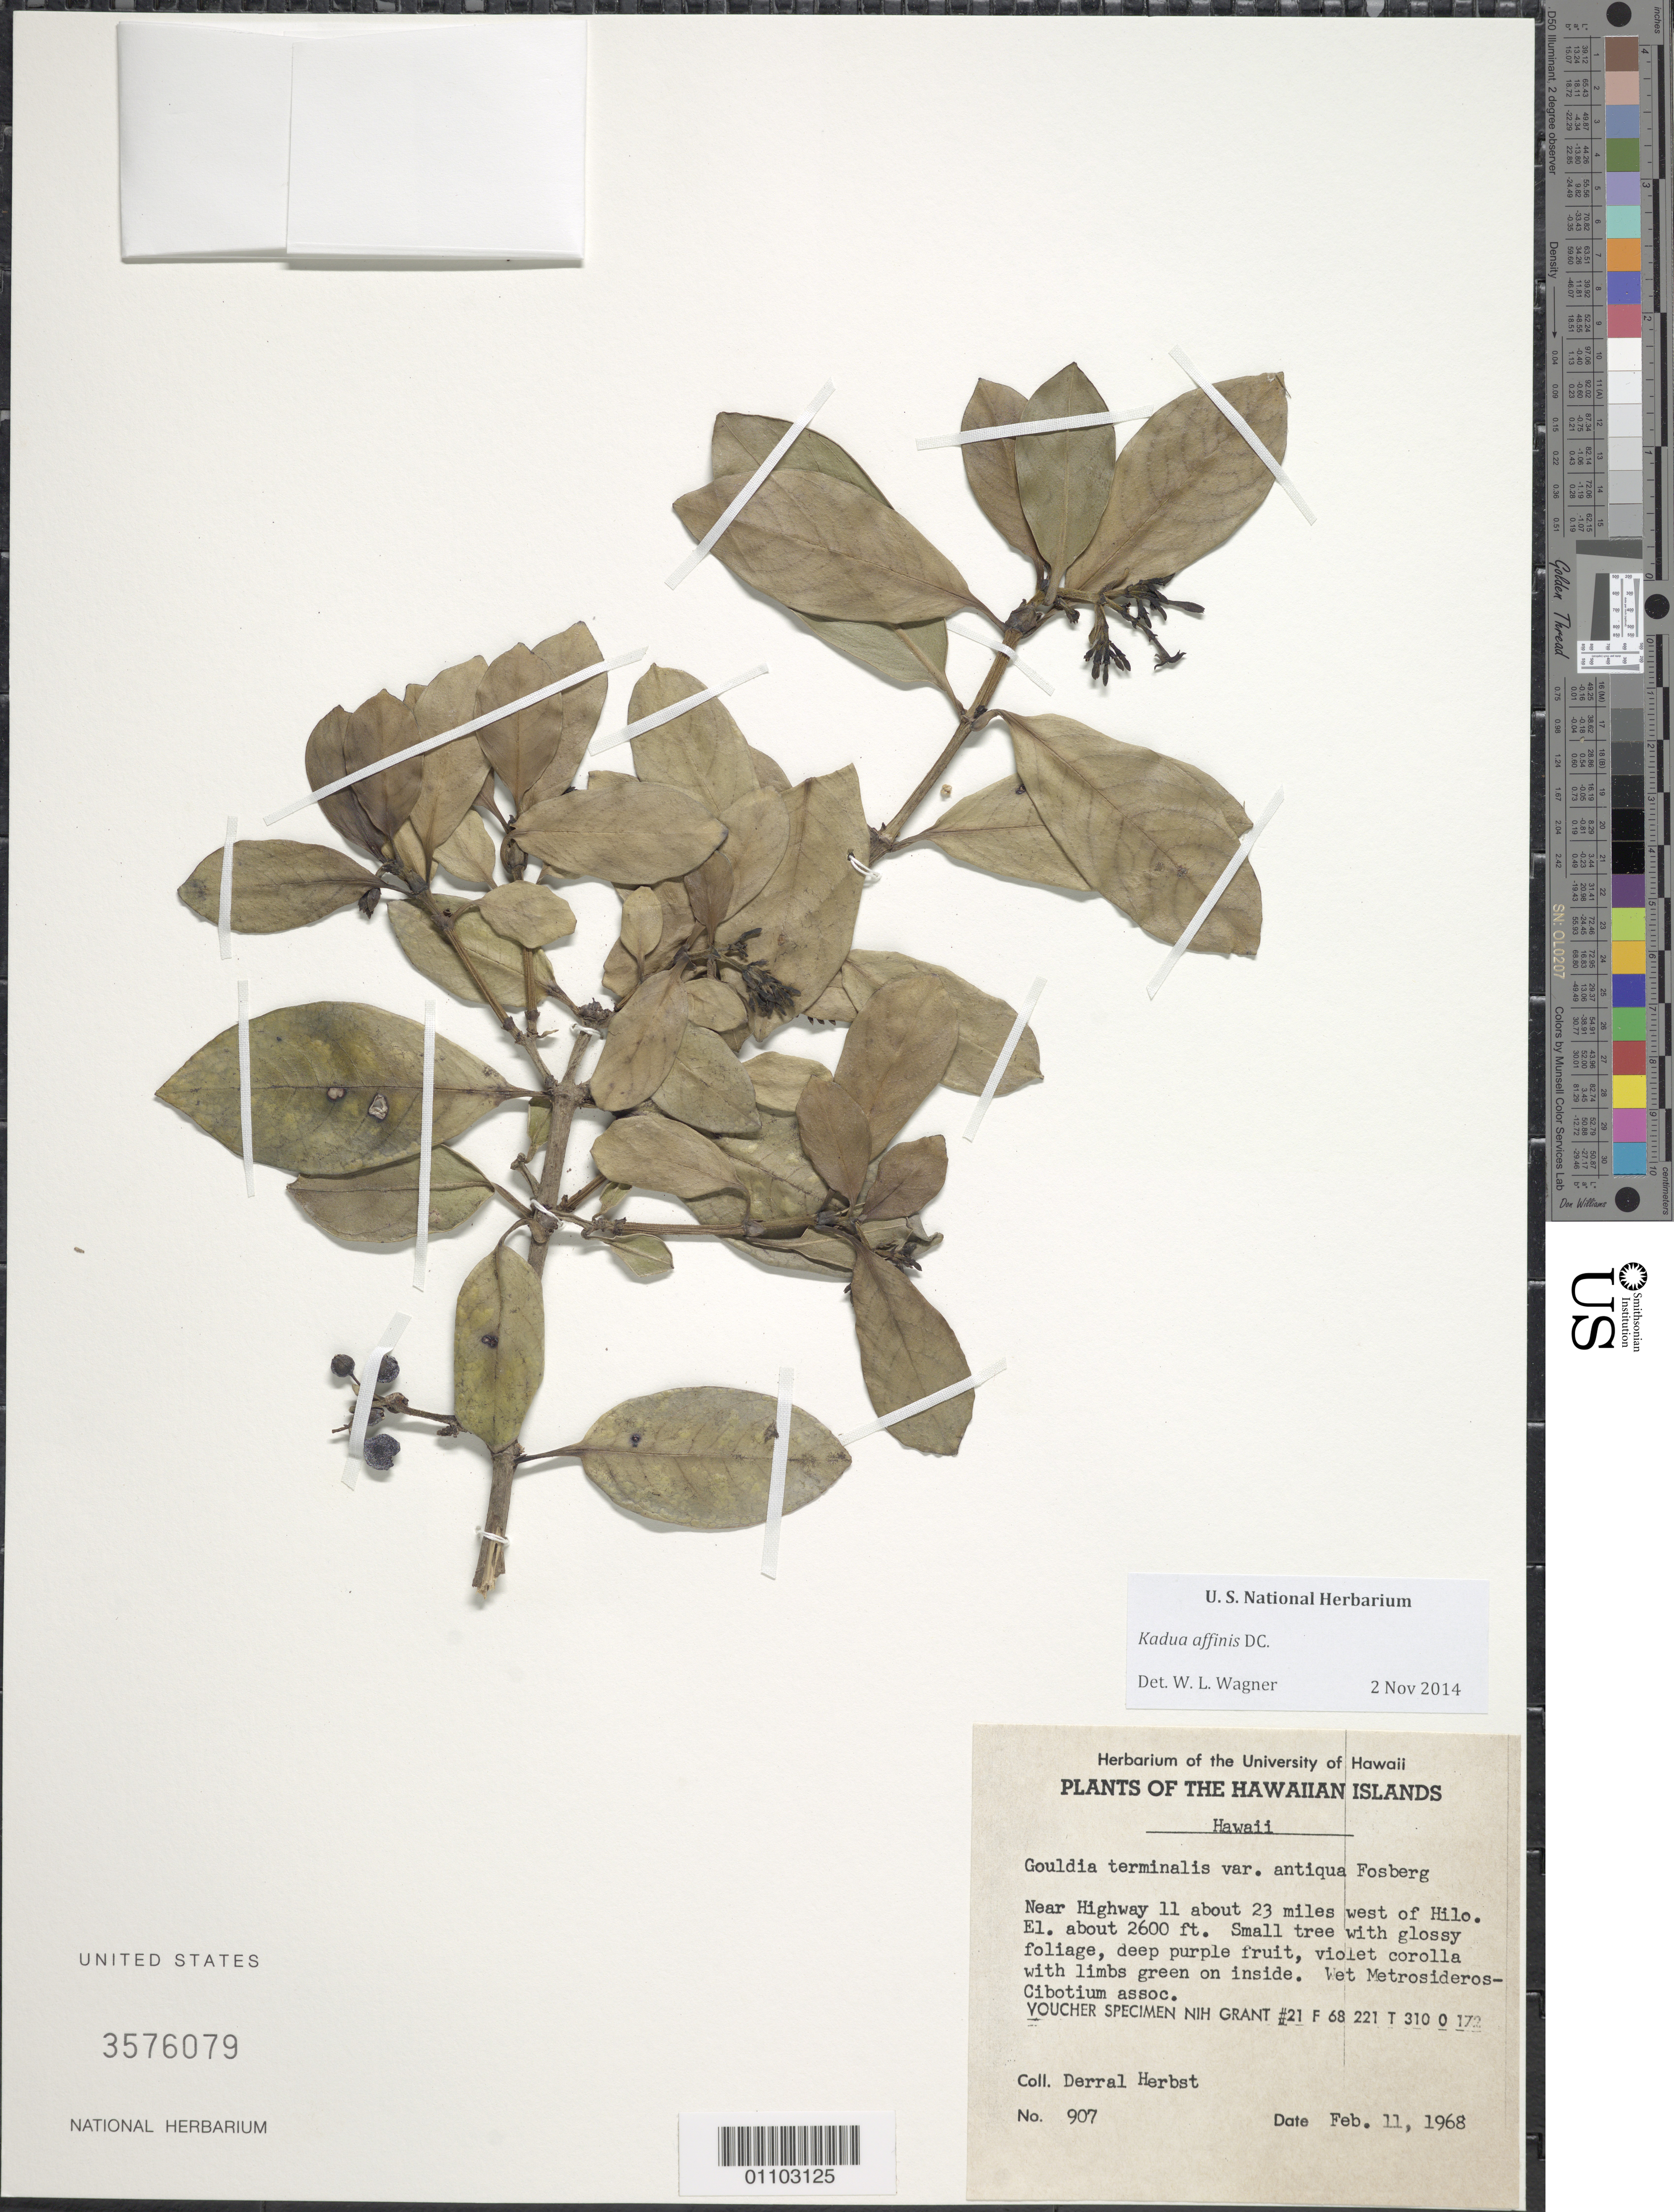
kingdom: Plantae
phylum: Tracheophyta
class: Magnoliopsida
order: Gentianales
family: Rubiaceae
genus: Kadua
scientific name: Kadua affinis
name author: DC.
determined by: Wagner, W. L., (BOT), Smithsonian Institution - National Museum of Natural History (UNITED STATES)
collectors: D. R. Herbst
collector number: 907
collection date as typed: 11 Feb 1968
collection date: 1968-02-11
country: United States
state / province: Hawaii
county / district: Hawaii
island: Hawaii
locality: Near Hwy 11 ca. 23 miles W of Hilo.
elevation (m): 792.5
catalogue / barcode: US 3576079